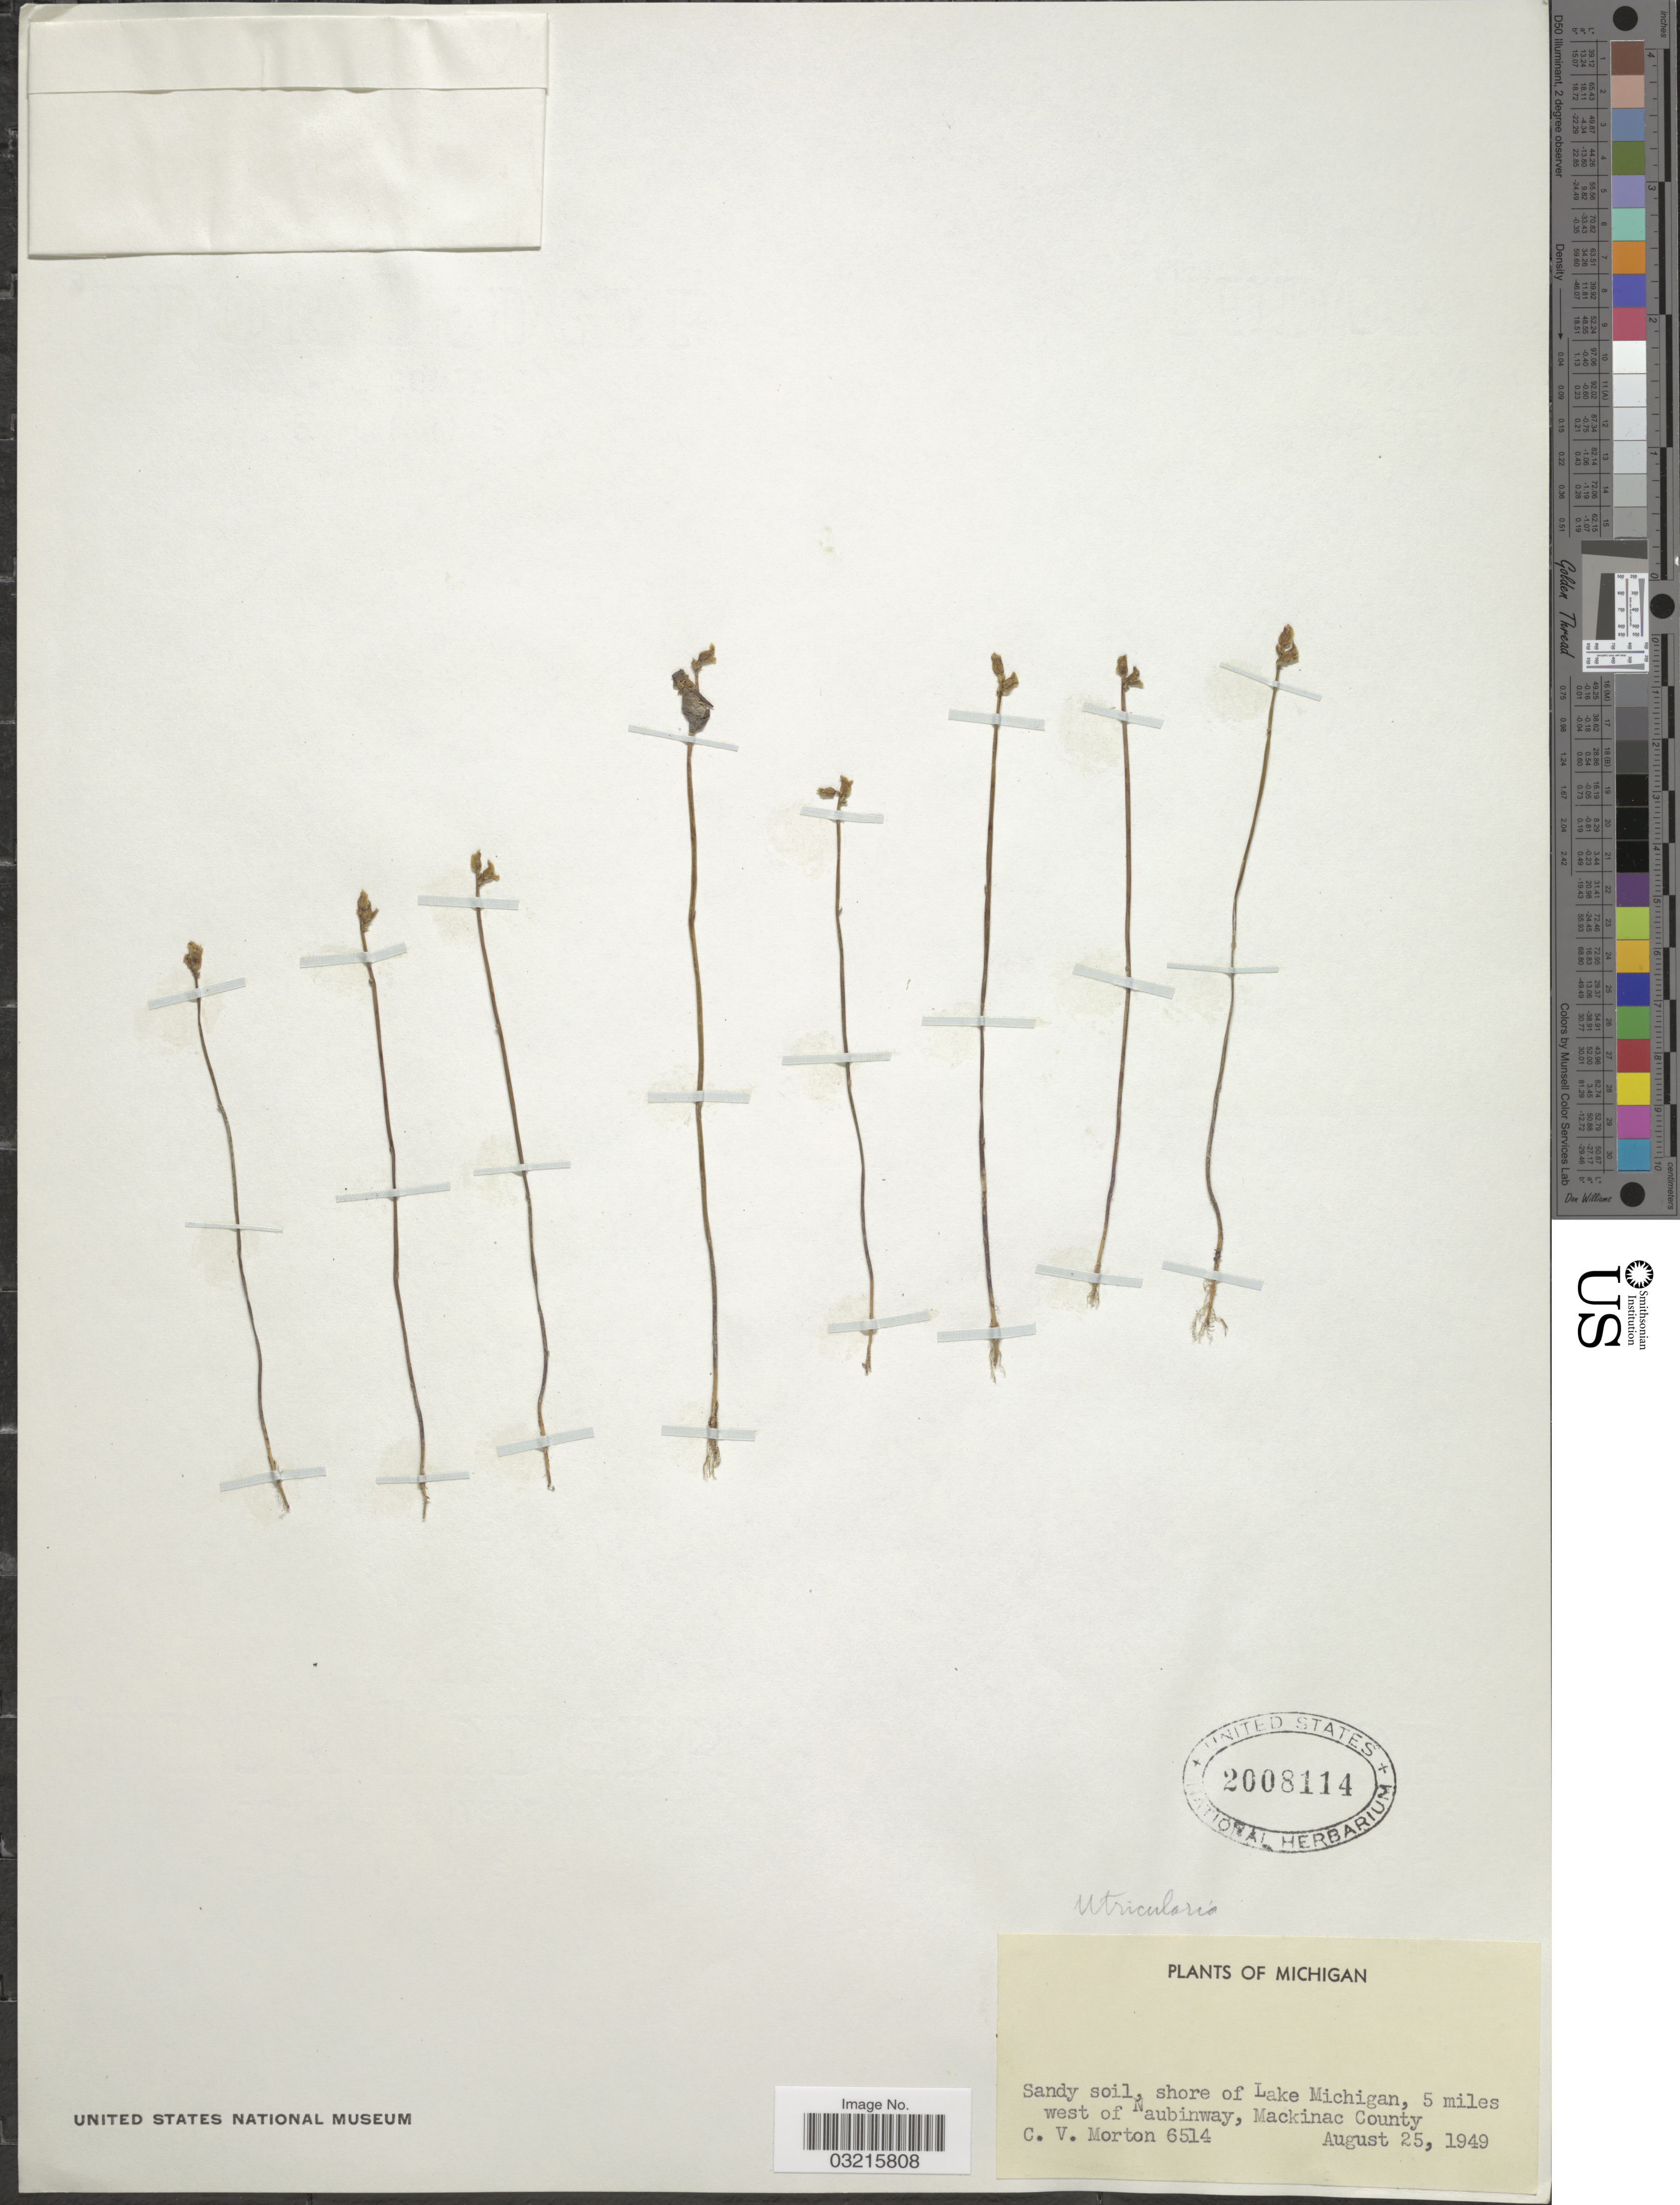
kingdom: Plantae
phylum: Tracheophyta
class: Magnoliopsida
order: Lamiales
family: Lentibulariaceae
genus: Utricularia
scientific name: Utricularia sp.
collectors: C. V. Morton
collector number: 6514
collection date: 1949-08-25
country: United States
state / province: Michigan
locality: Shore of Lake Michigan, 5 miles west of Naubinway, Mackinac County.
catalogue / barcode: US 2008114